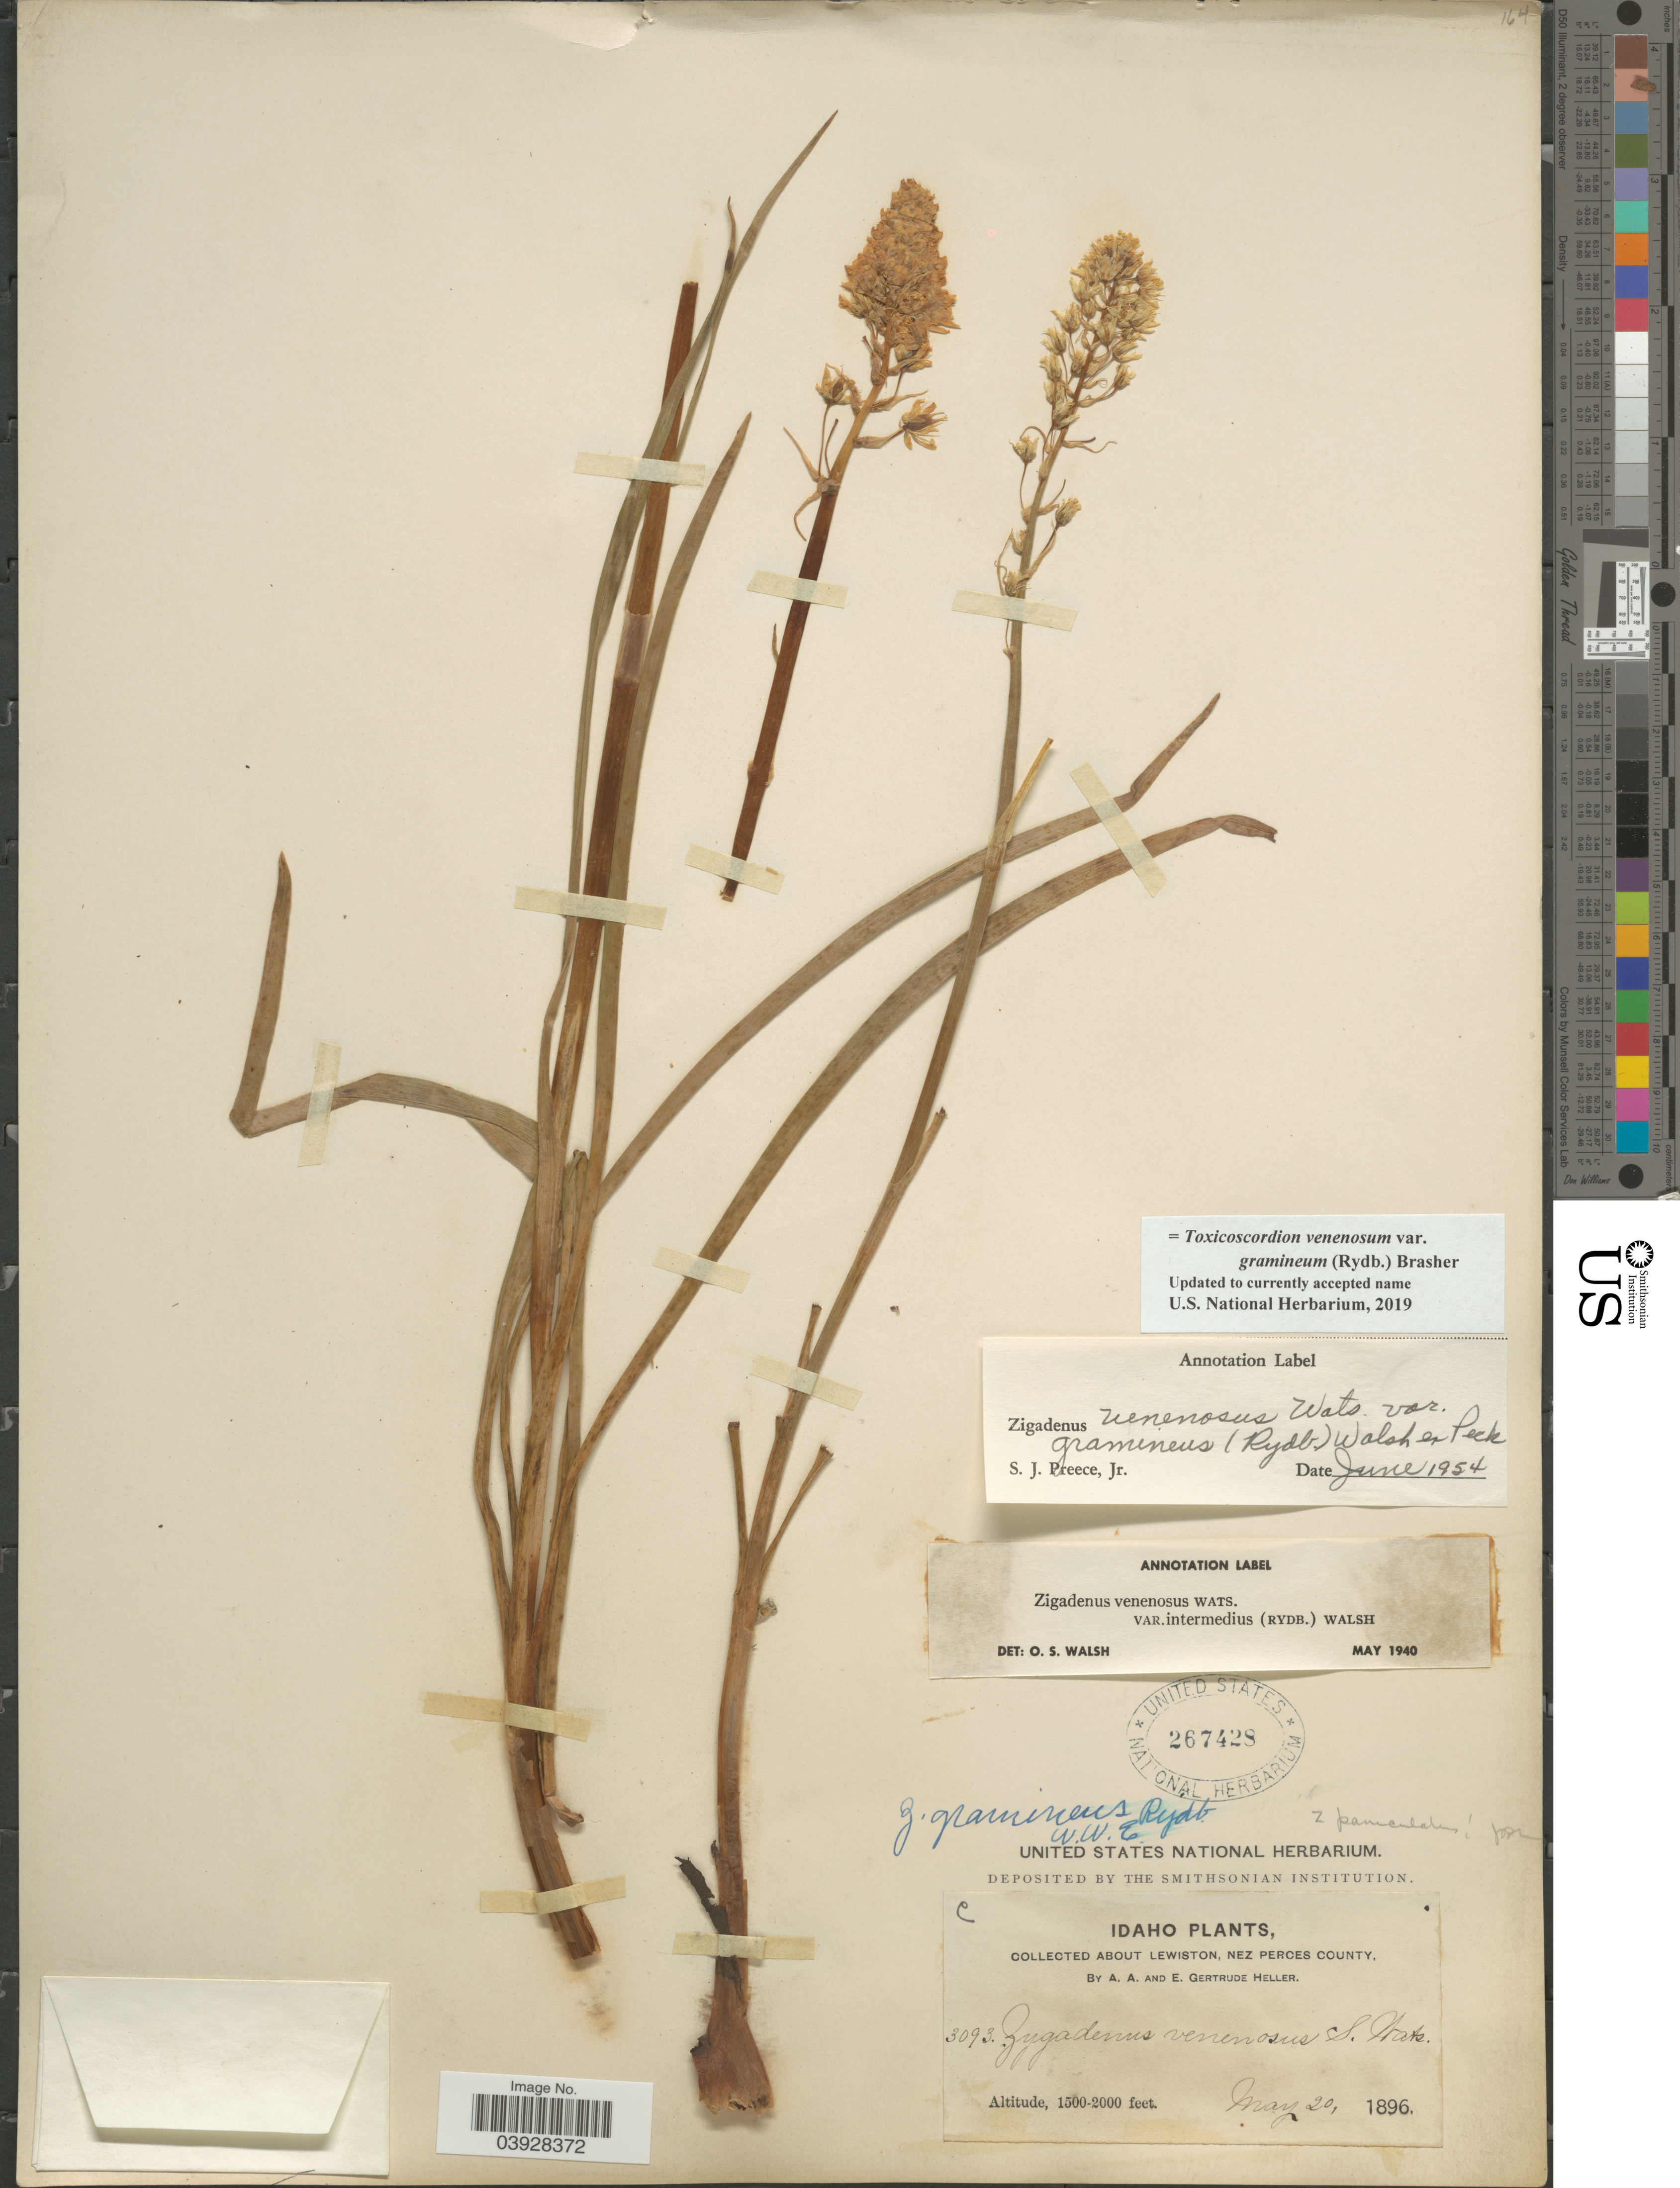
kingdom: Plantae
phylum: Tracheophyta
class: Liliopsida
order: Liliales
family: Melanthiaceae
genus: Toxicoscordion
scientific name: Toxicoscordion venenosum var. gramineum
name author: (Rydb.) Brasher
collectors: A. A. Heller & E. G. Heller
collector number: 3093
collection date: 1896-05-20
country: United States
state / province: Idaho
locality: About Lewiston, Nez Perces County.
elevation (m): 457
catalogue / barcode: US 267428